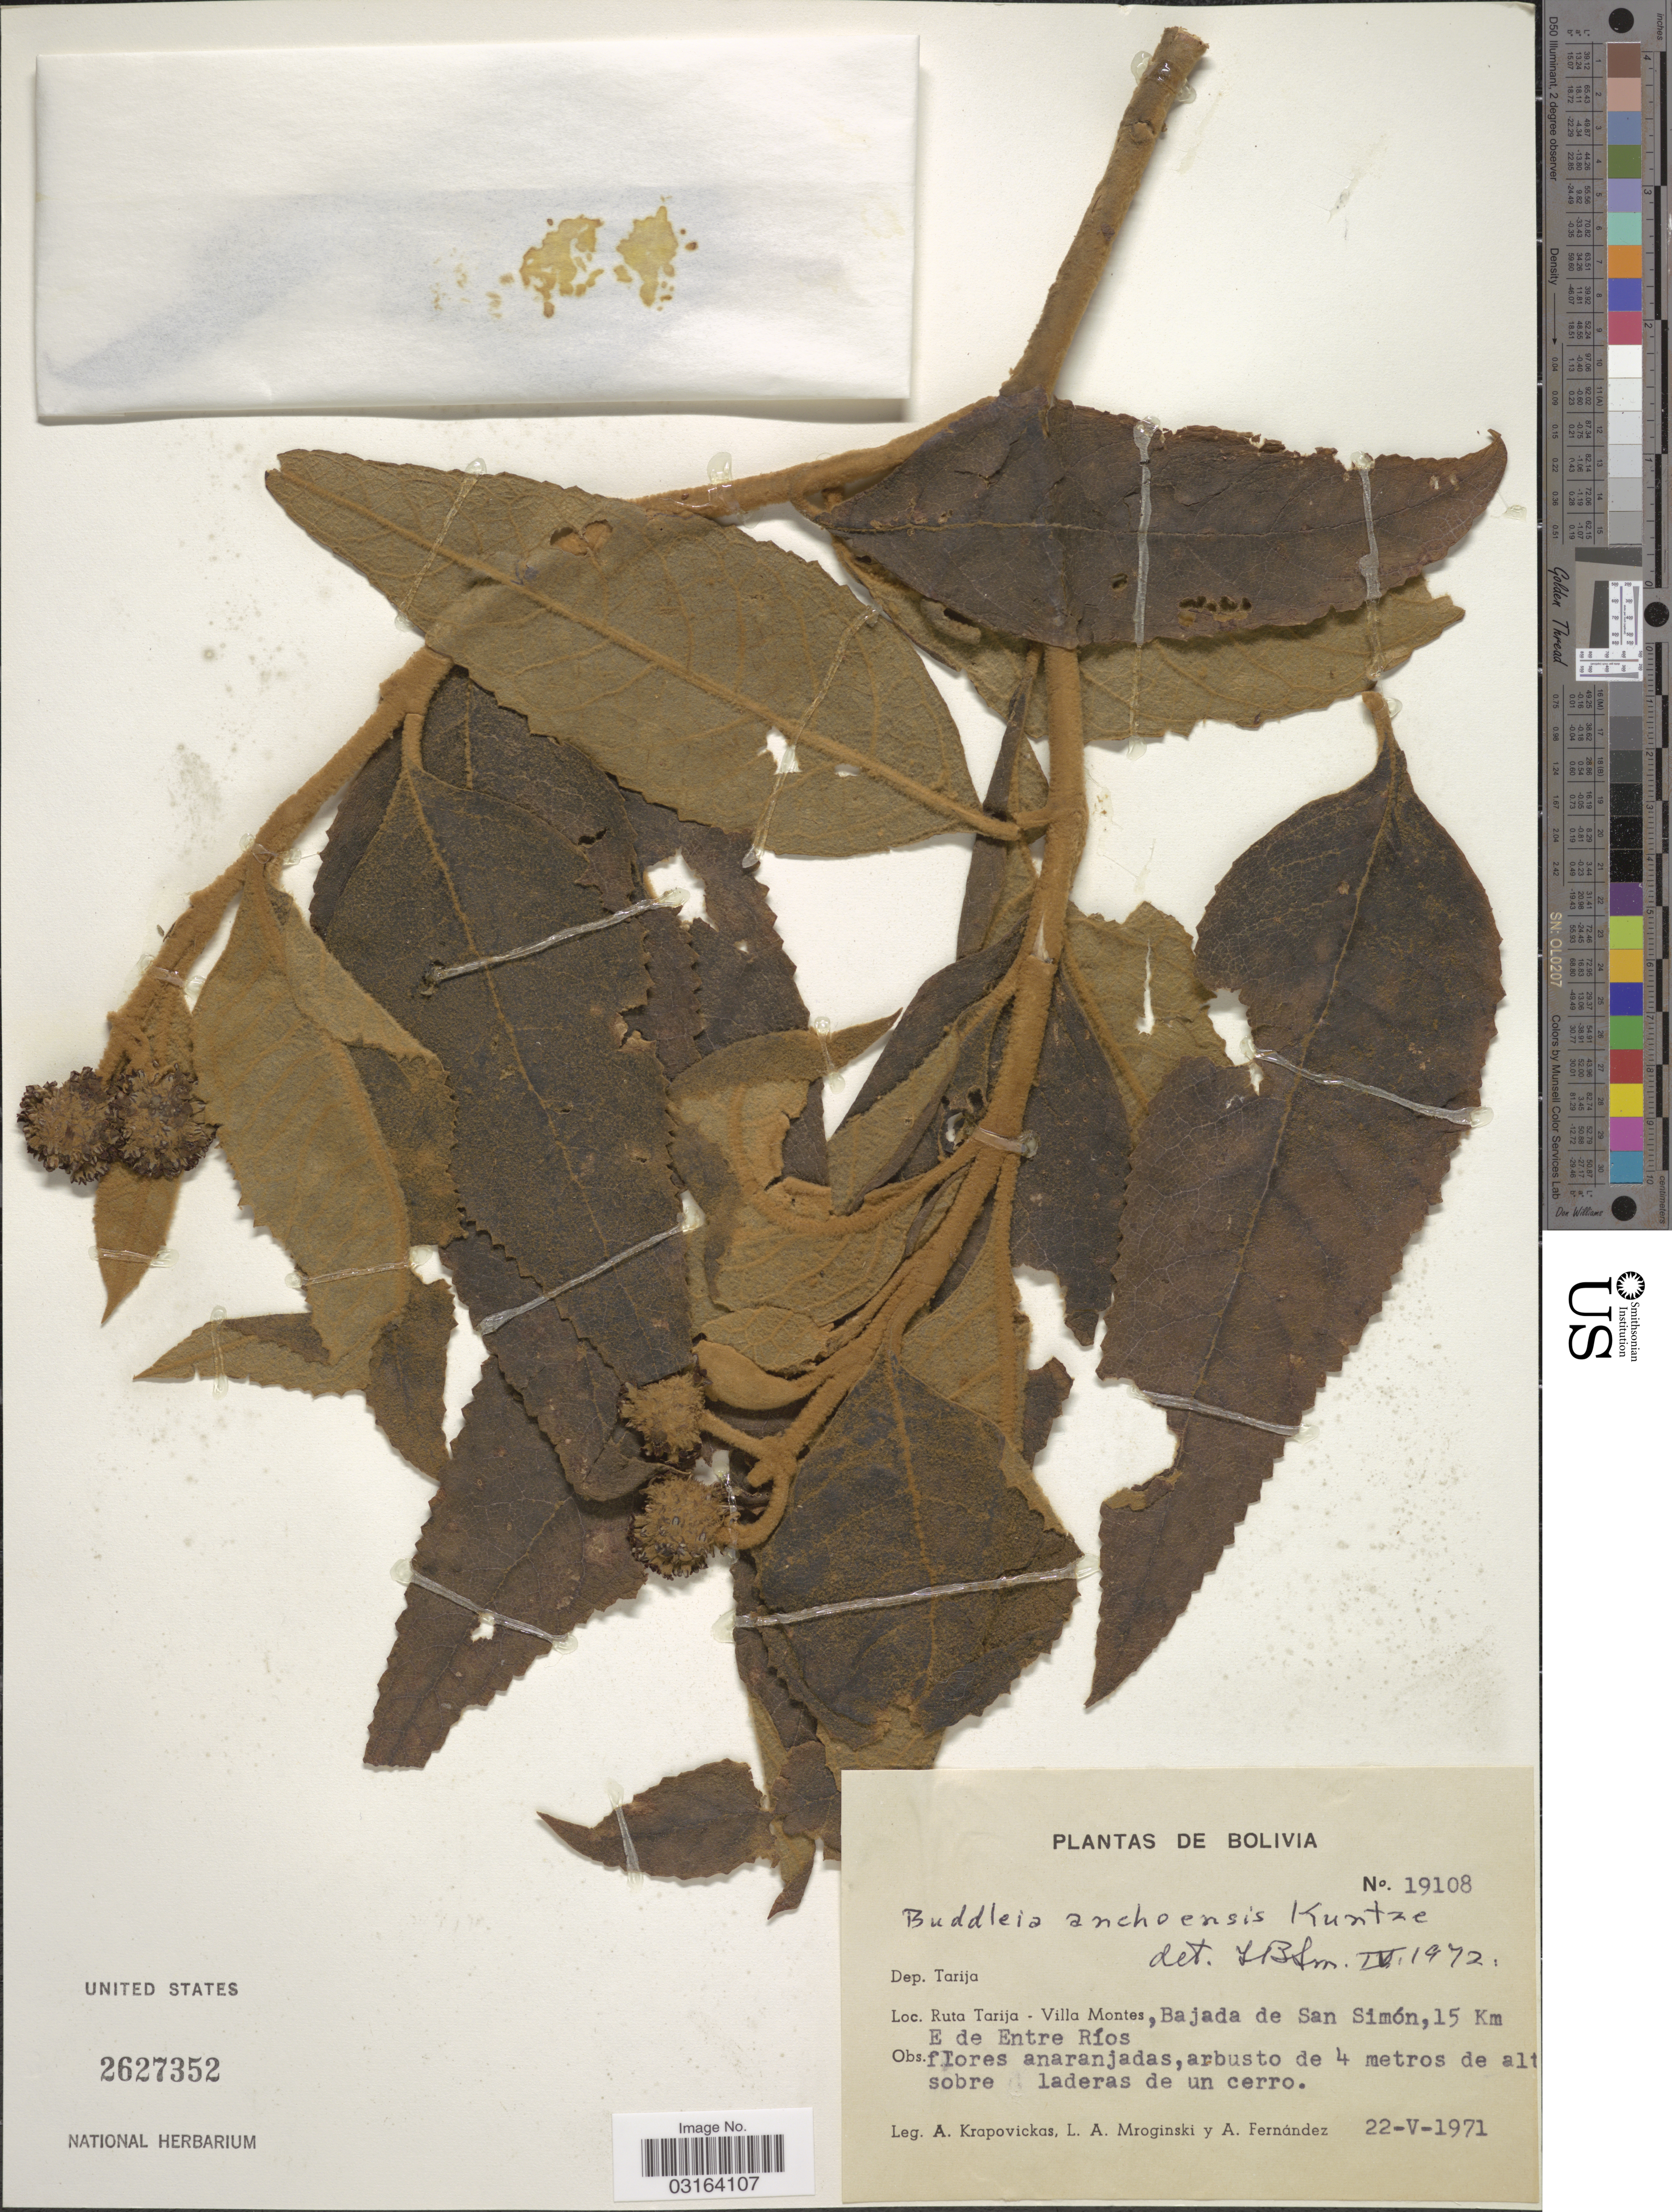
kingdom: Plantae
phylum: Tracheophyta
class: Magnoliopsida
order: Lamiales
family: Scrophulariaceae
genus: Buddleja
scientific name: Buddleja anchoensis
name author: Kuntze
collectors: A. Krapovickas, L. Mroginski & A. Fernandez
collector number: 19108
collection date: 1971-05-22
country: Bolivia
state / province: Tarija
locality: Dep. Tarija, Ruta Tarija - Villa Montes, Bajada de San Simón, 15 Km E de Entre Ríos.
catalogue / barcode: US 2627352